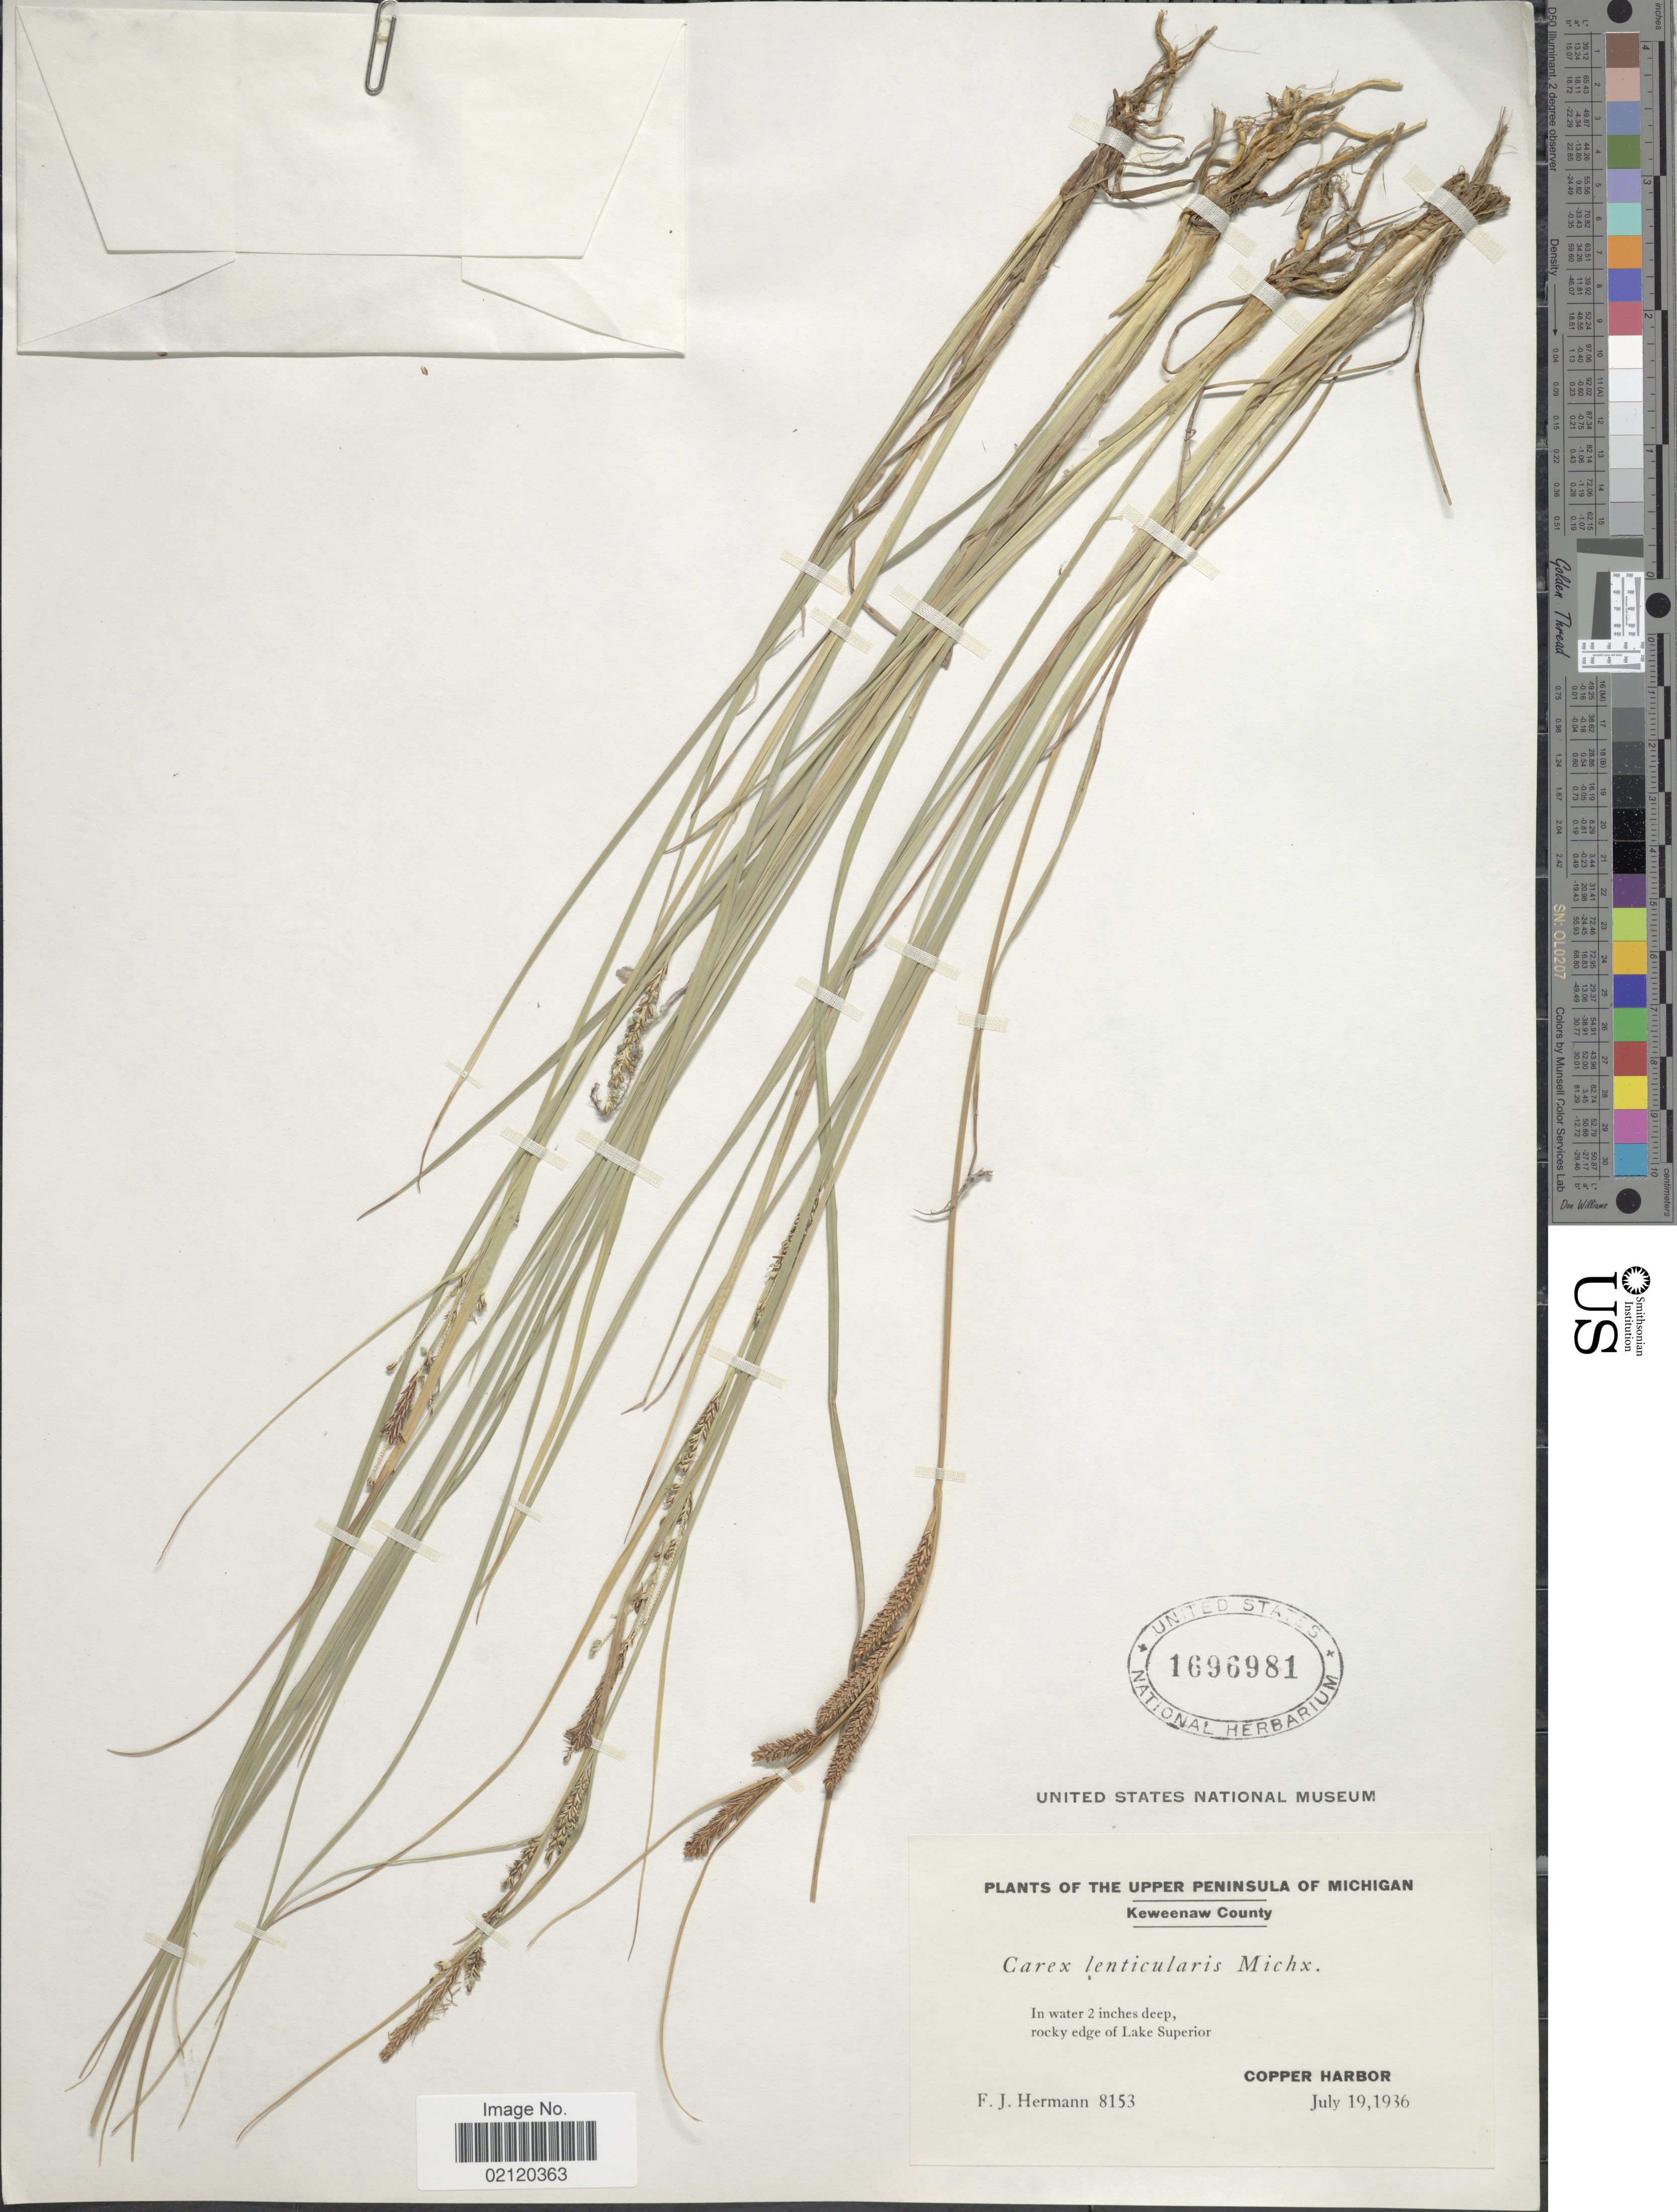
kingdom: Plantae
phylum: Tracheophyta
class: Liliopsida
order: Poales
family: Cyperaceae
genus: Carex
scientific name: Carex lenticularis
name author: Michx.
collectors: F. J. Hermann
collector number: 8153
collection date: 1936-07-19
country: United States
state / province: Michigan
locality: The Upper Peninsula of Michigan, Keweenaw County, in water 2 inches deep, rocky edge of Lake Superior, Copper Harbor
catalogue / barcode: US 1696981